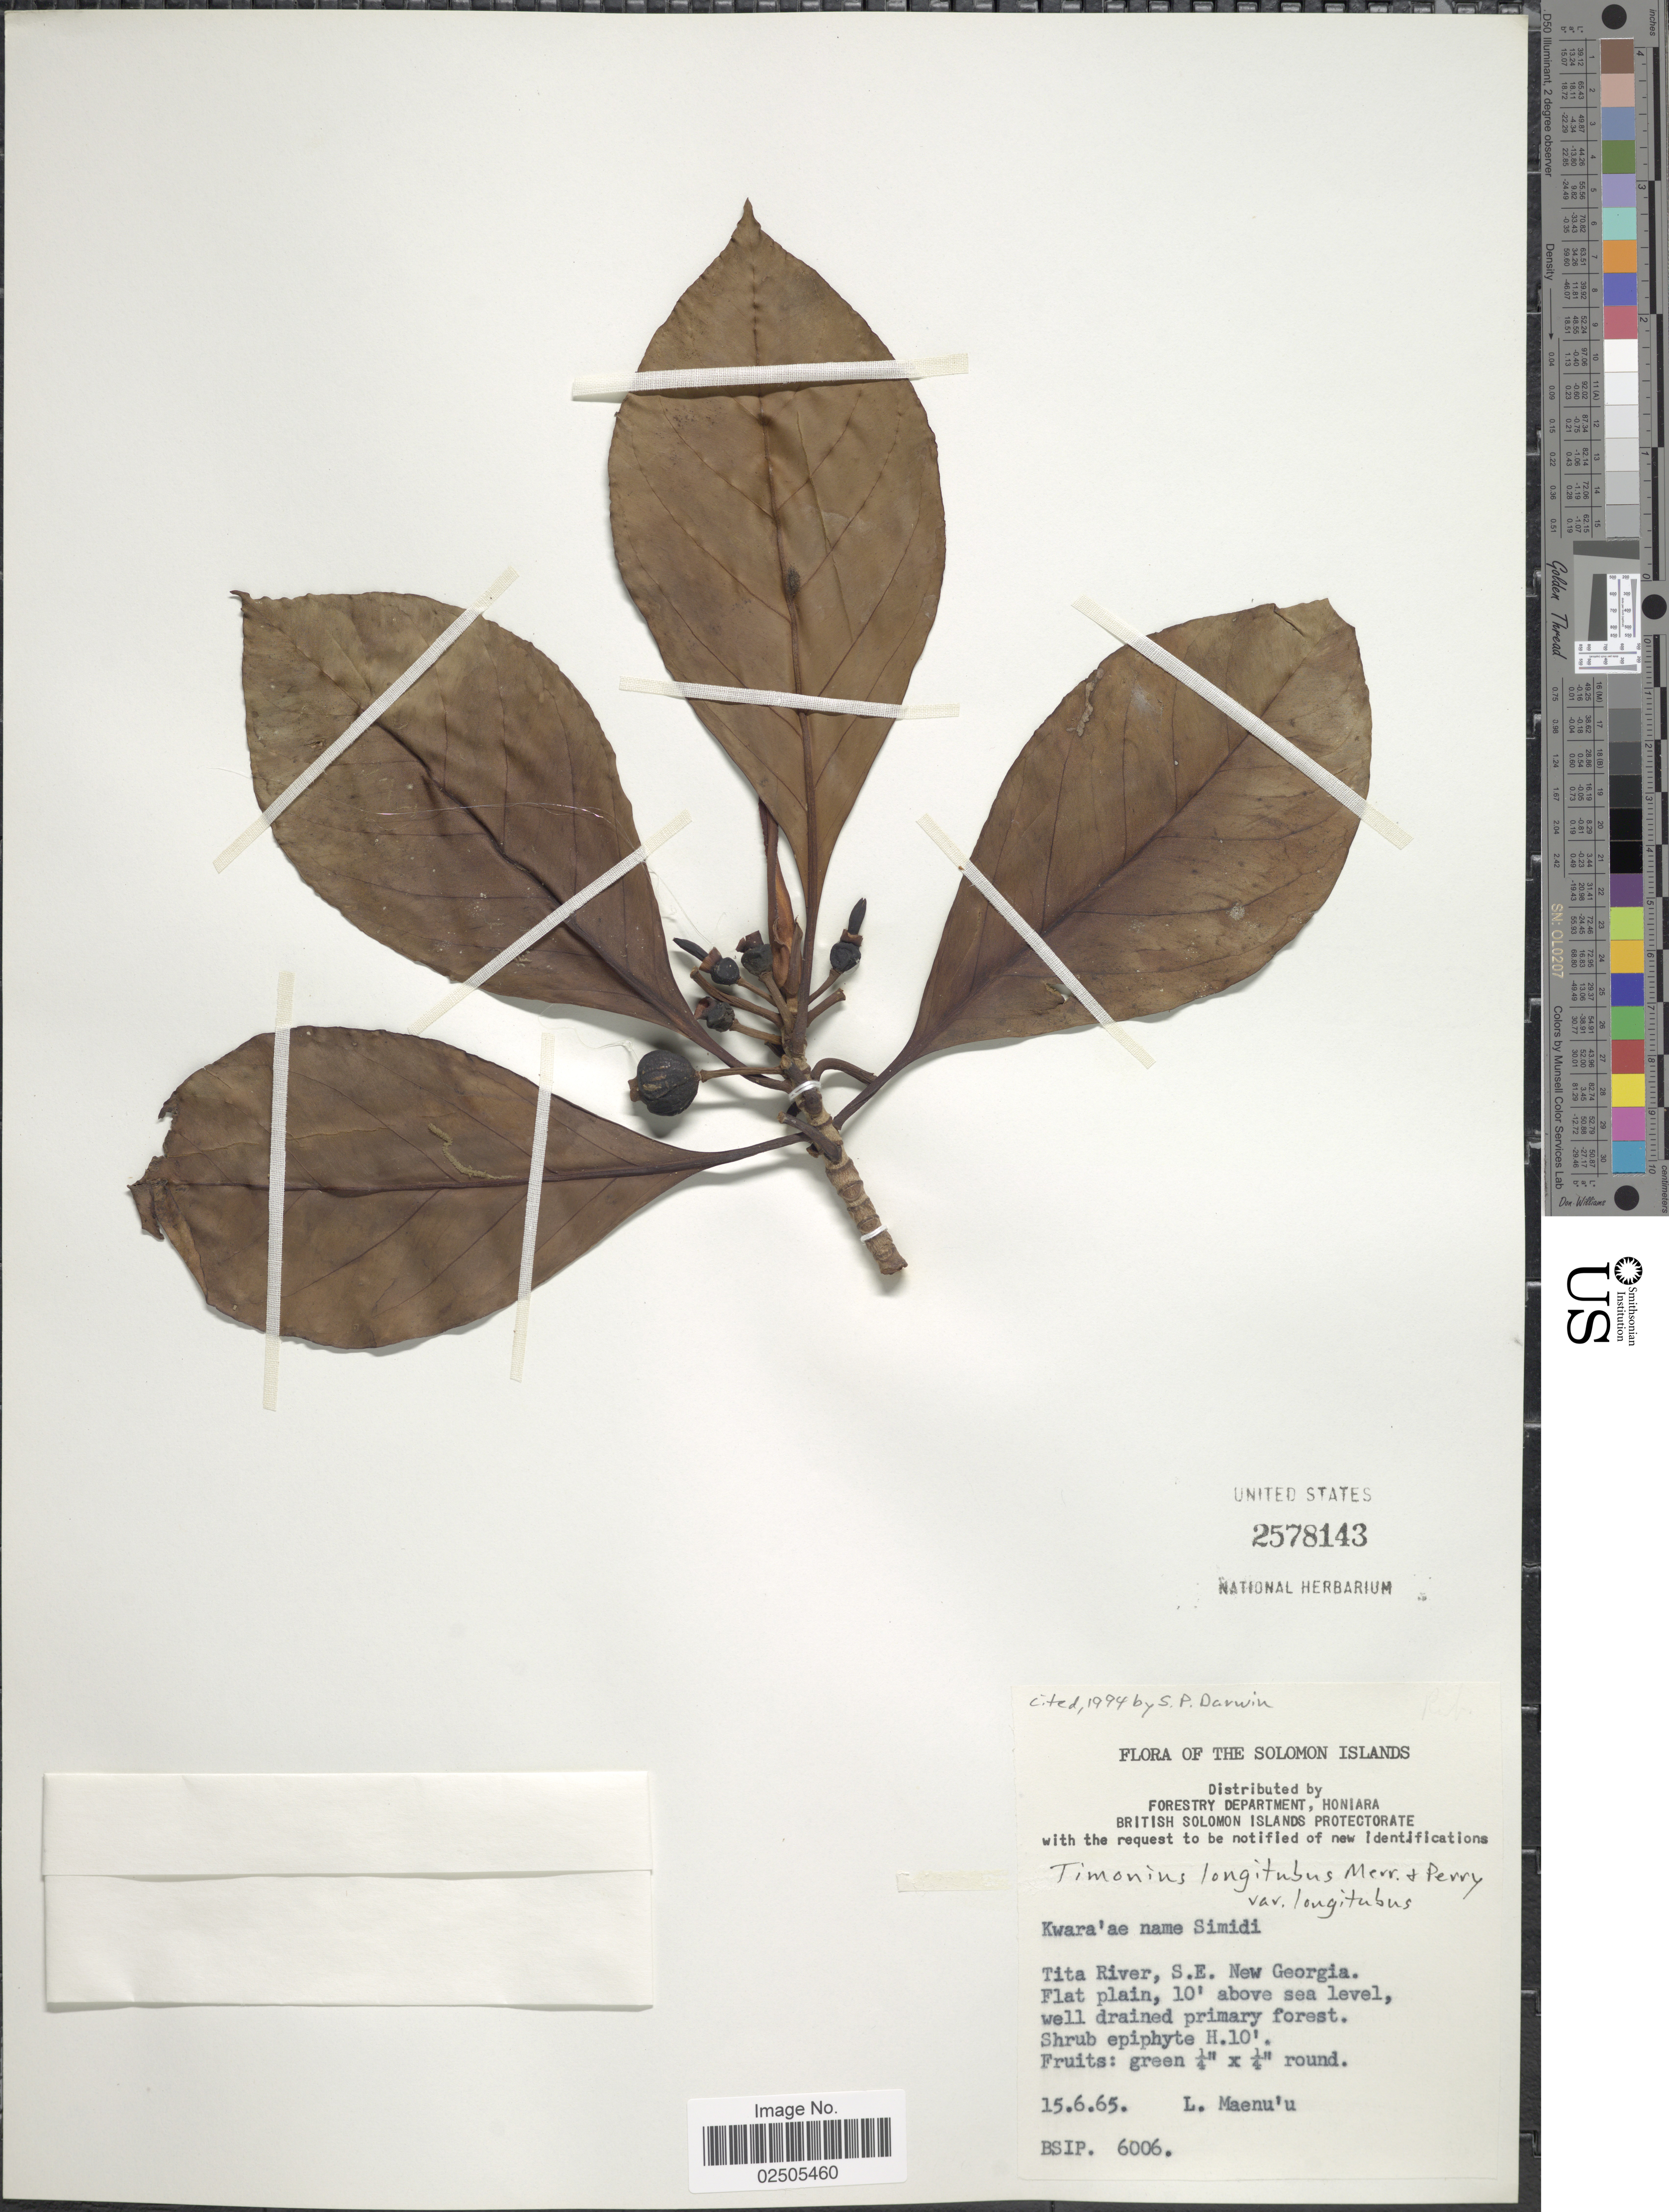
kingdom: Plantae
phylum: Tracheophyta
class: Magnoliopsida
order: Gentianales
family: Rubiaceae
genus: Timonius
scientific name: Timonius longitubus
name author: Merr. & L.M. Perry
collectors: L. Maenu'u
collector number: BSIP6006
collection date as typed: Transcribed d/m/y: 15/6/65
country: Solomon Islands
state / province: Solomon Islands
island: New Georgia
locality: Tita River, S.E. New Georgia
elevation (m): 3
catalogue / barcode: US 2578143